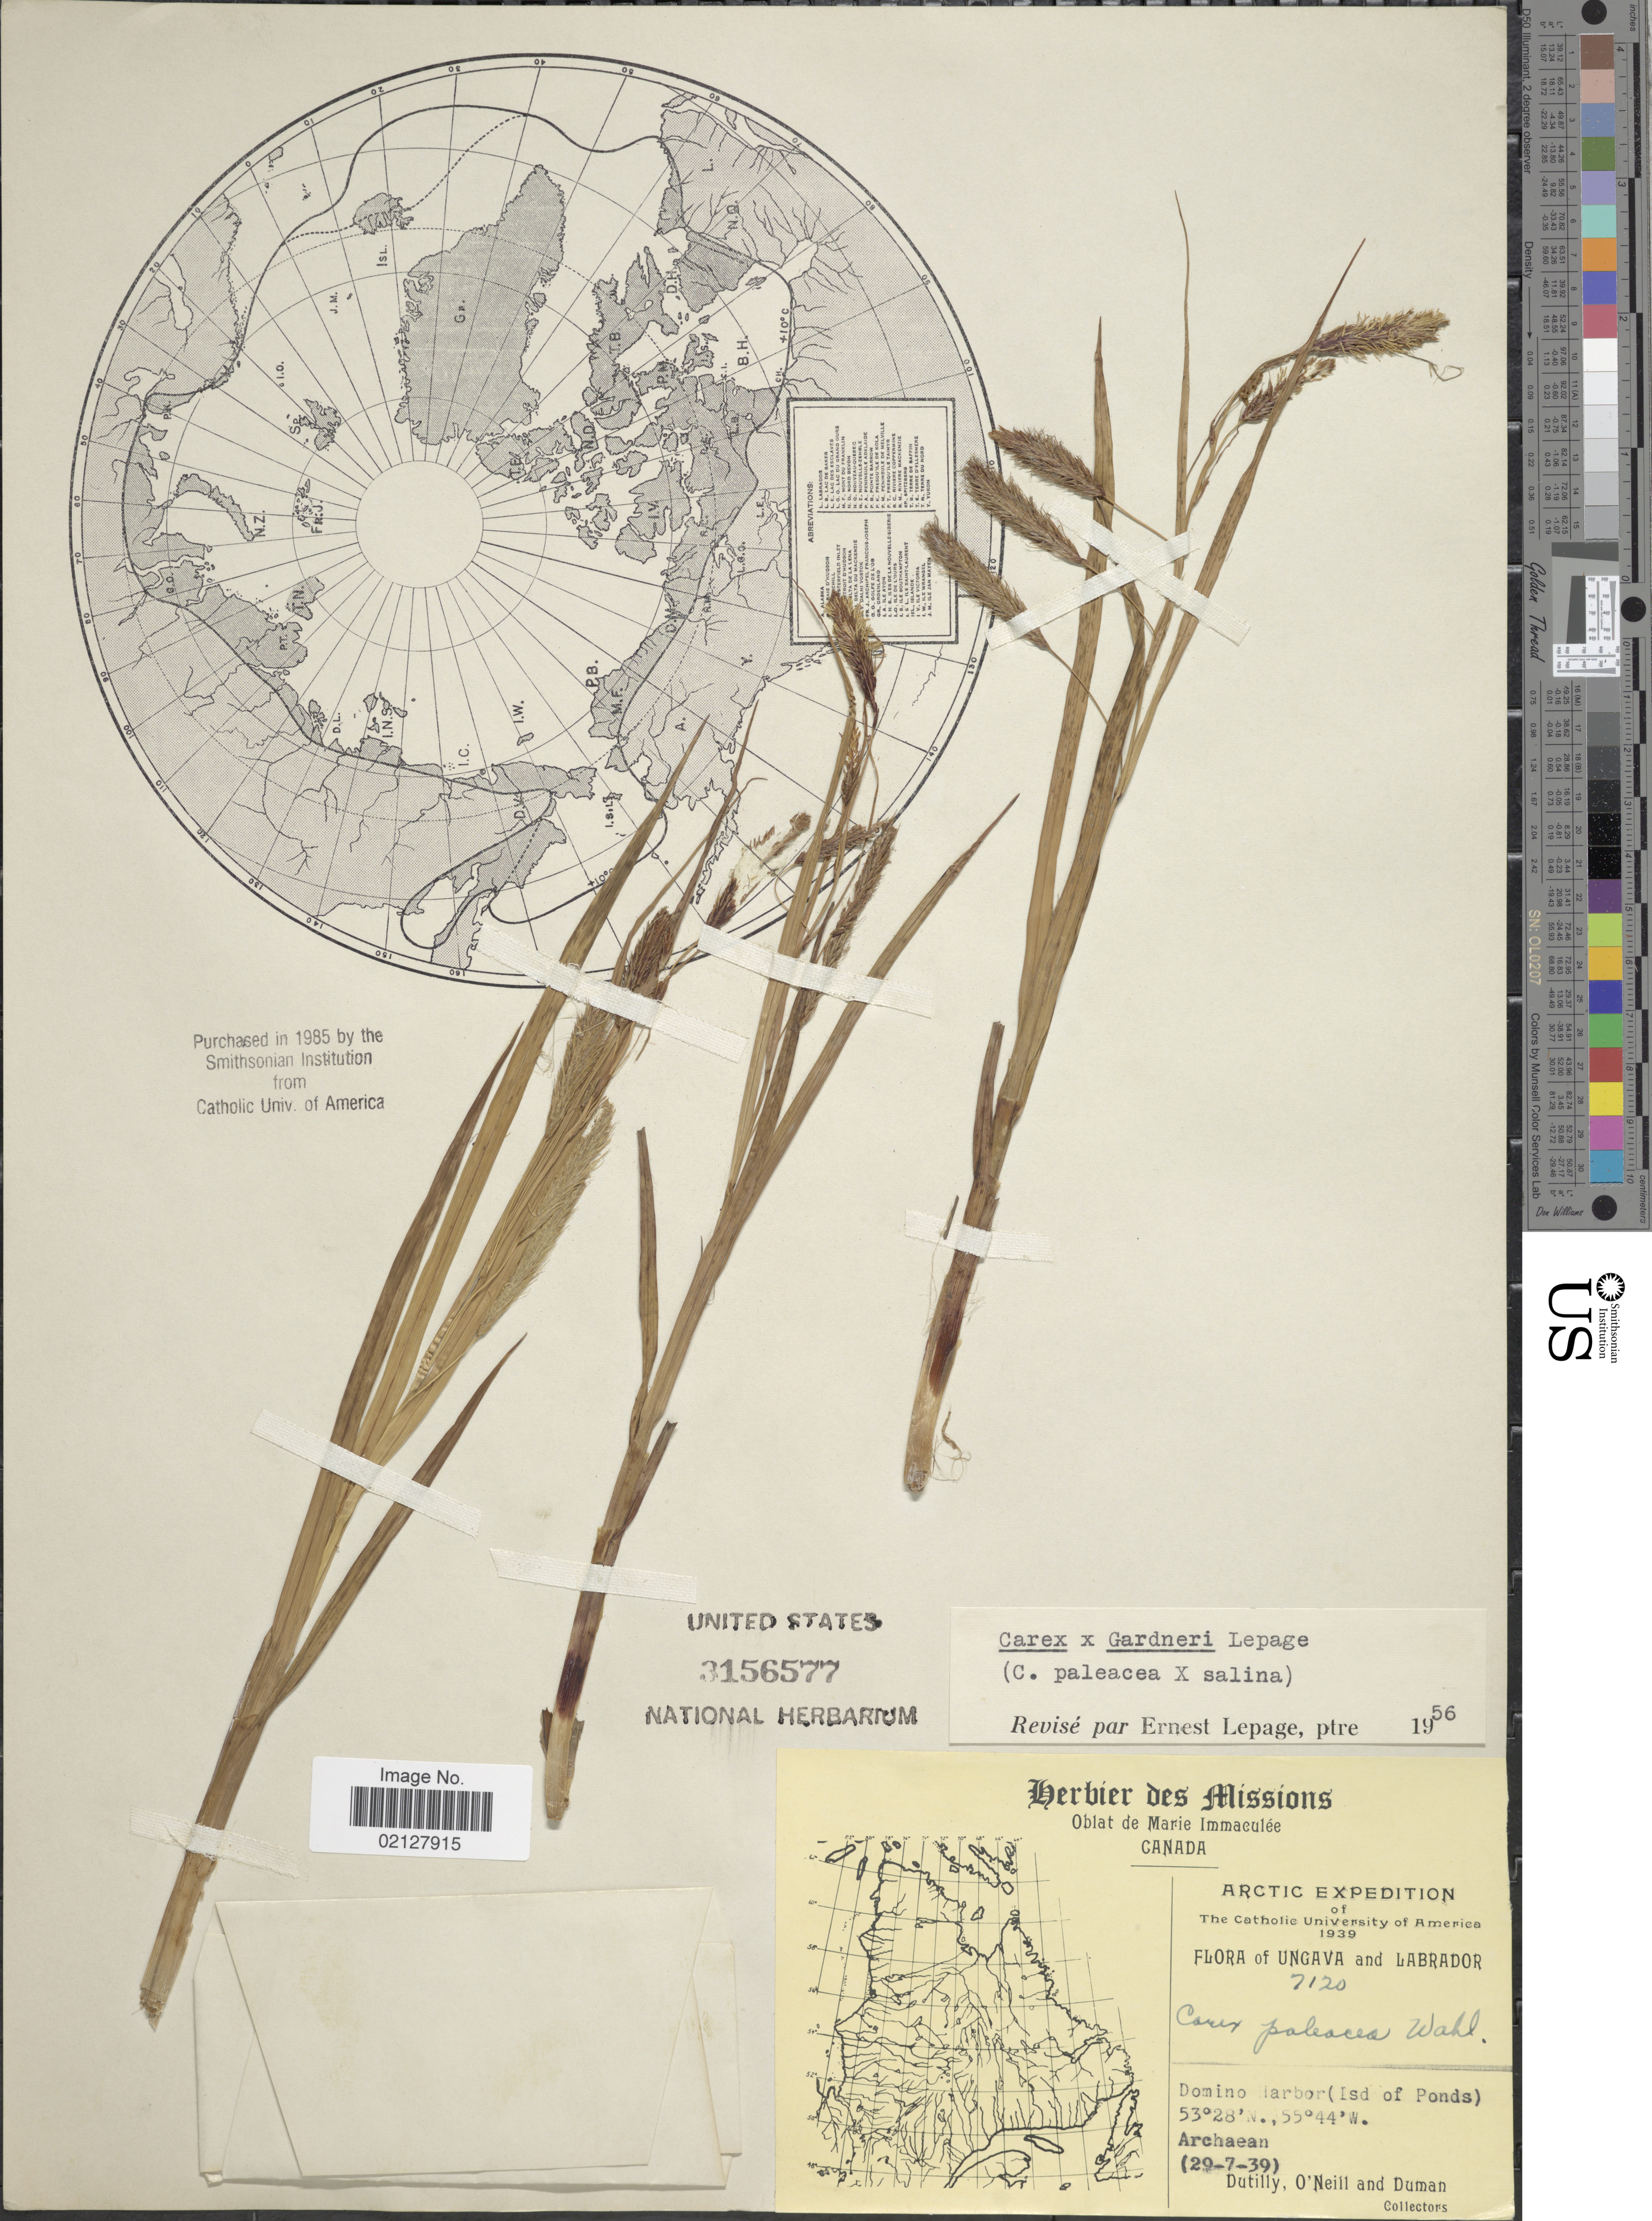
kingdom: Plantae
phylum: Tracheophyta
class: Liliopsida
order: Poales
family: Cyperaceae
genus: Carex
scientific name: Carex paleacea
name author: Schreb. ex Wahlenb.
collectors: -. Dutilly, O' Neill & -. Duman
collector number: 7120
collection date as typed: Transcribed d/m/y: 29/7/39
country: Canada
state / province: Newfoundland and Labrador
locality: Ungava and Labrador. Domino larbor ( Isd of Ponds) Archaean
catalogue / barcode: US 3156577